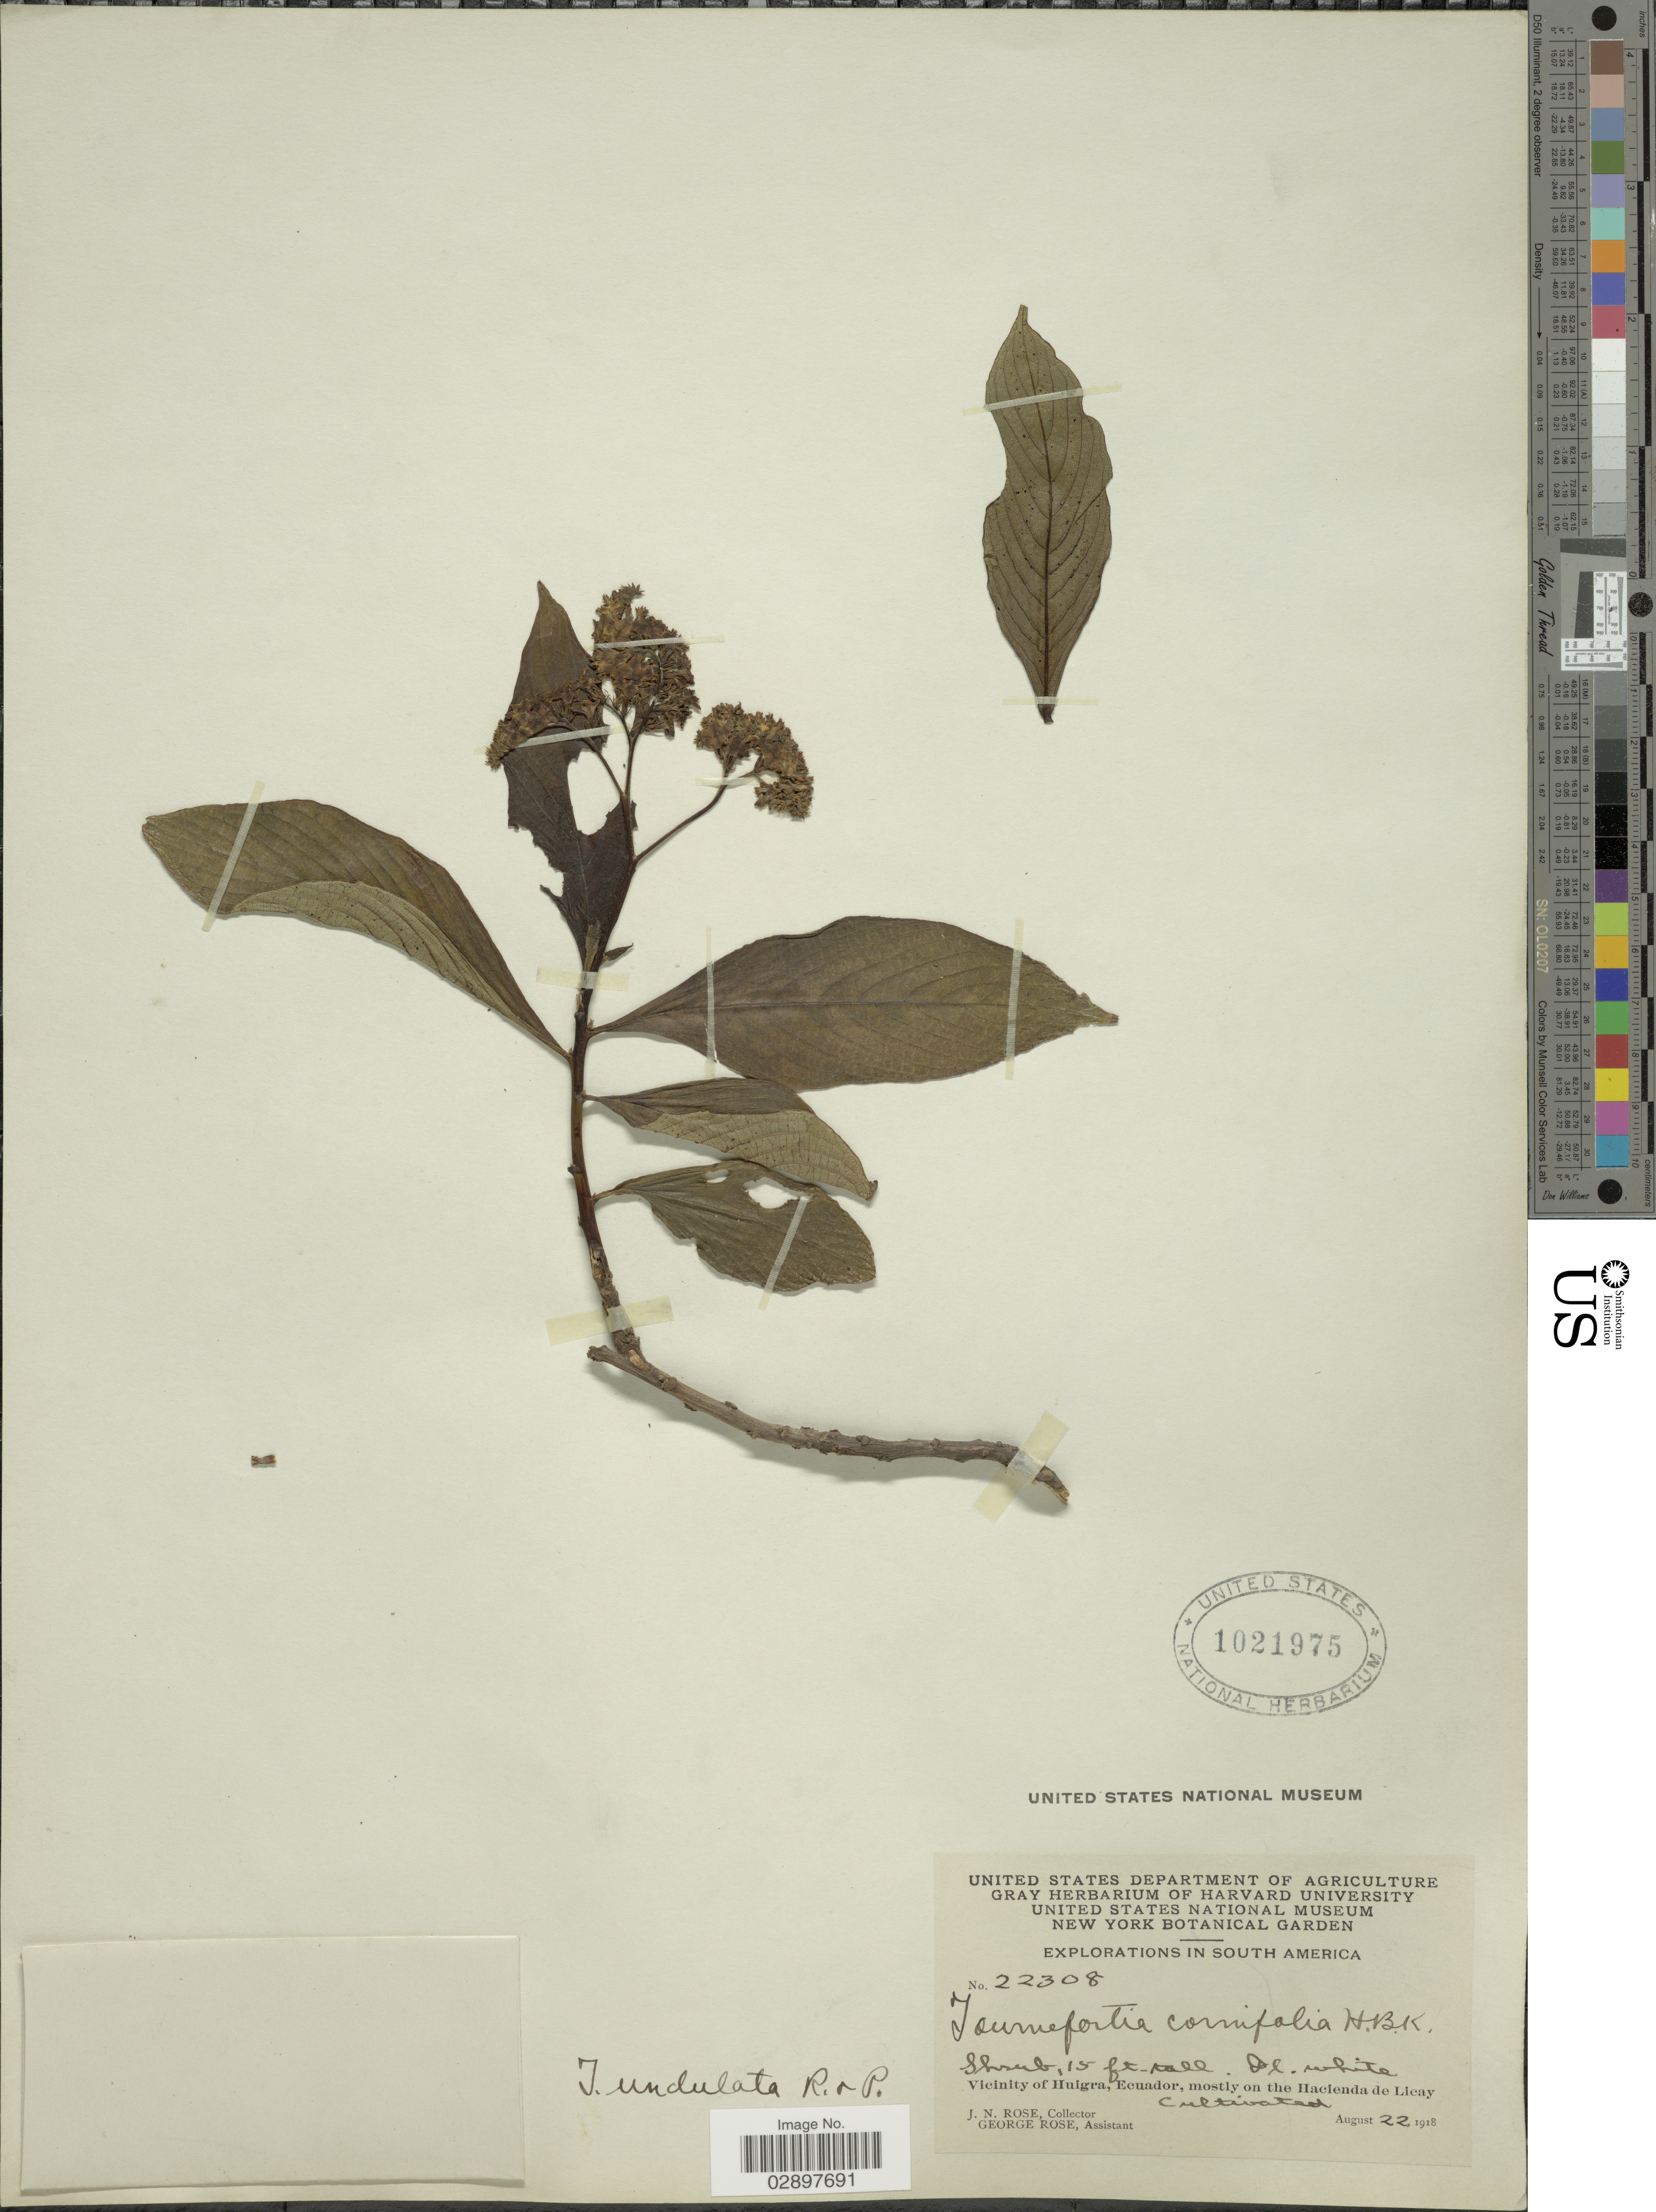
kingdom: Plantae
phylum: Tracheophyta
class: Magnoliopsida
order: Boraginales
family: Heliotropiaceae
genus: Tournefortia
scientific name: Tournefortia undulata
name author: Benth.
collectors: J. N. Rose & G. Rose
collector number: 22308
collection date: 1918-08-22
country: Ecuador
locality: Vicinity of Huigra, mostly on the Hacienda de Licay.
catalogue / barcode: US 1021975